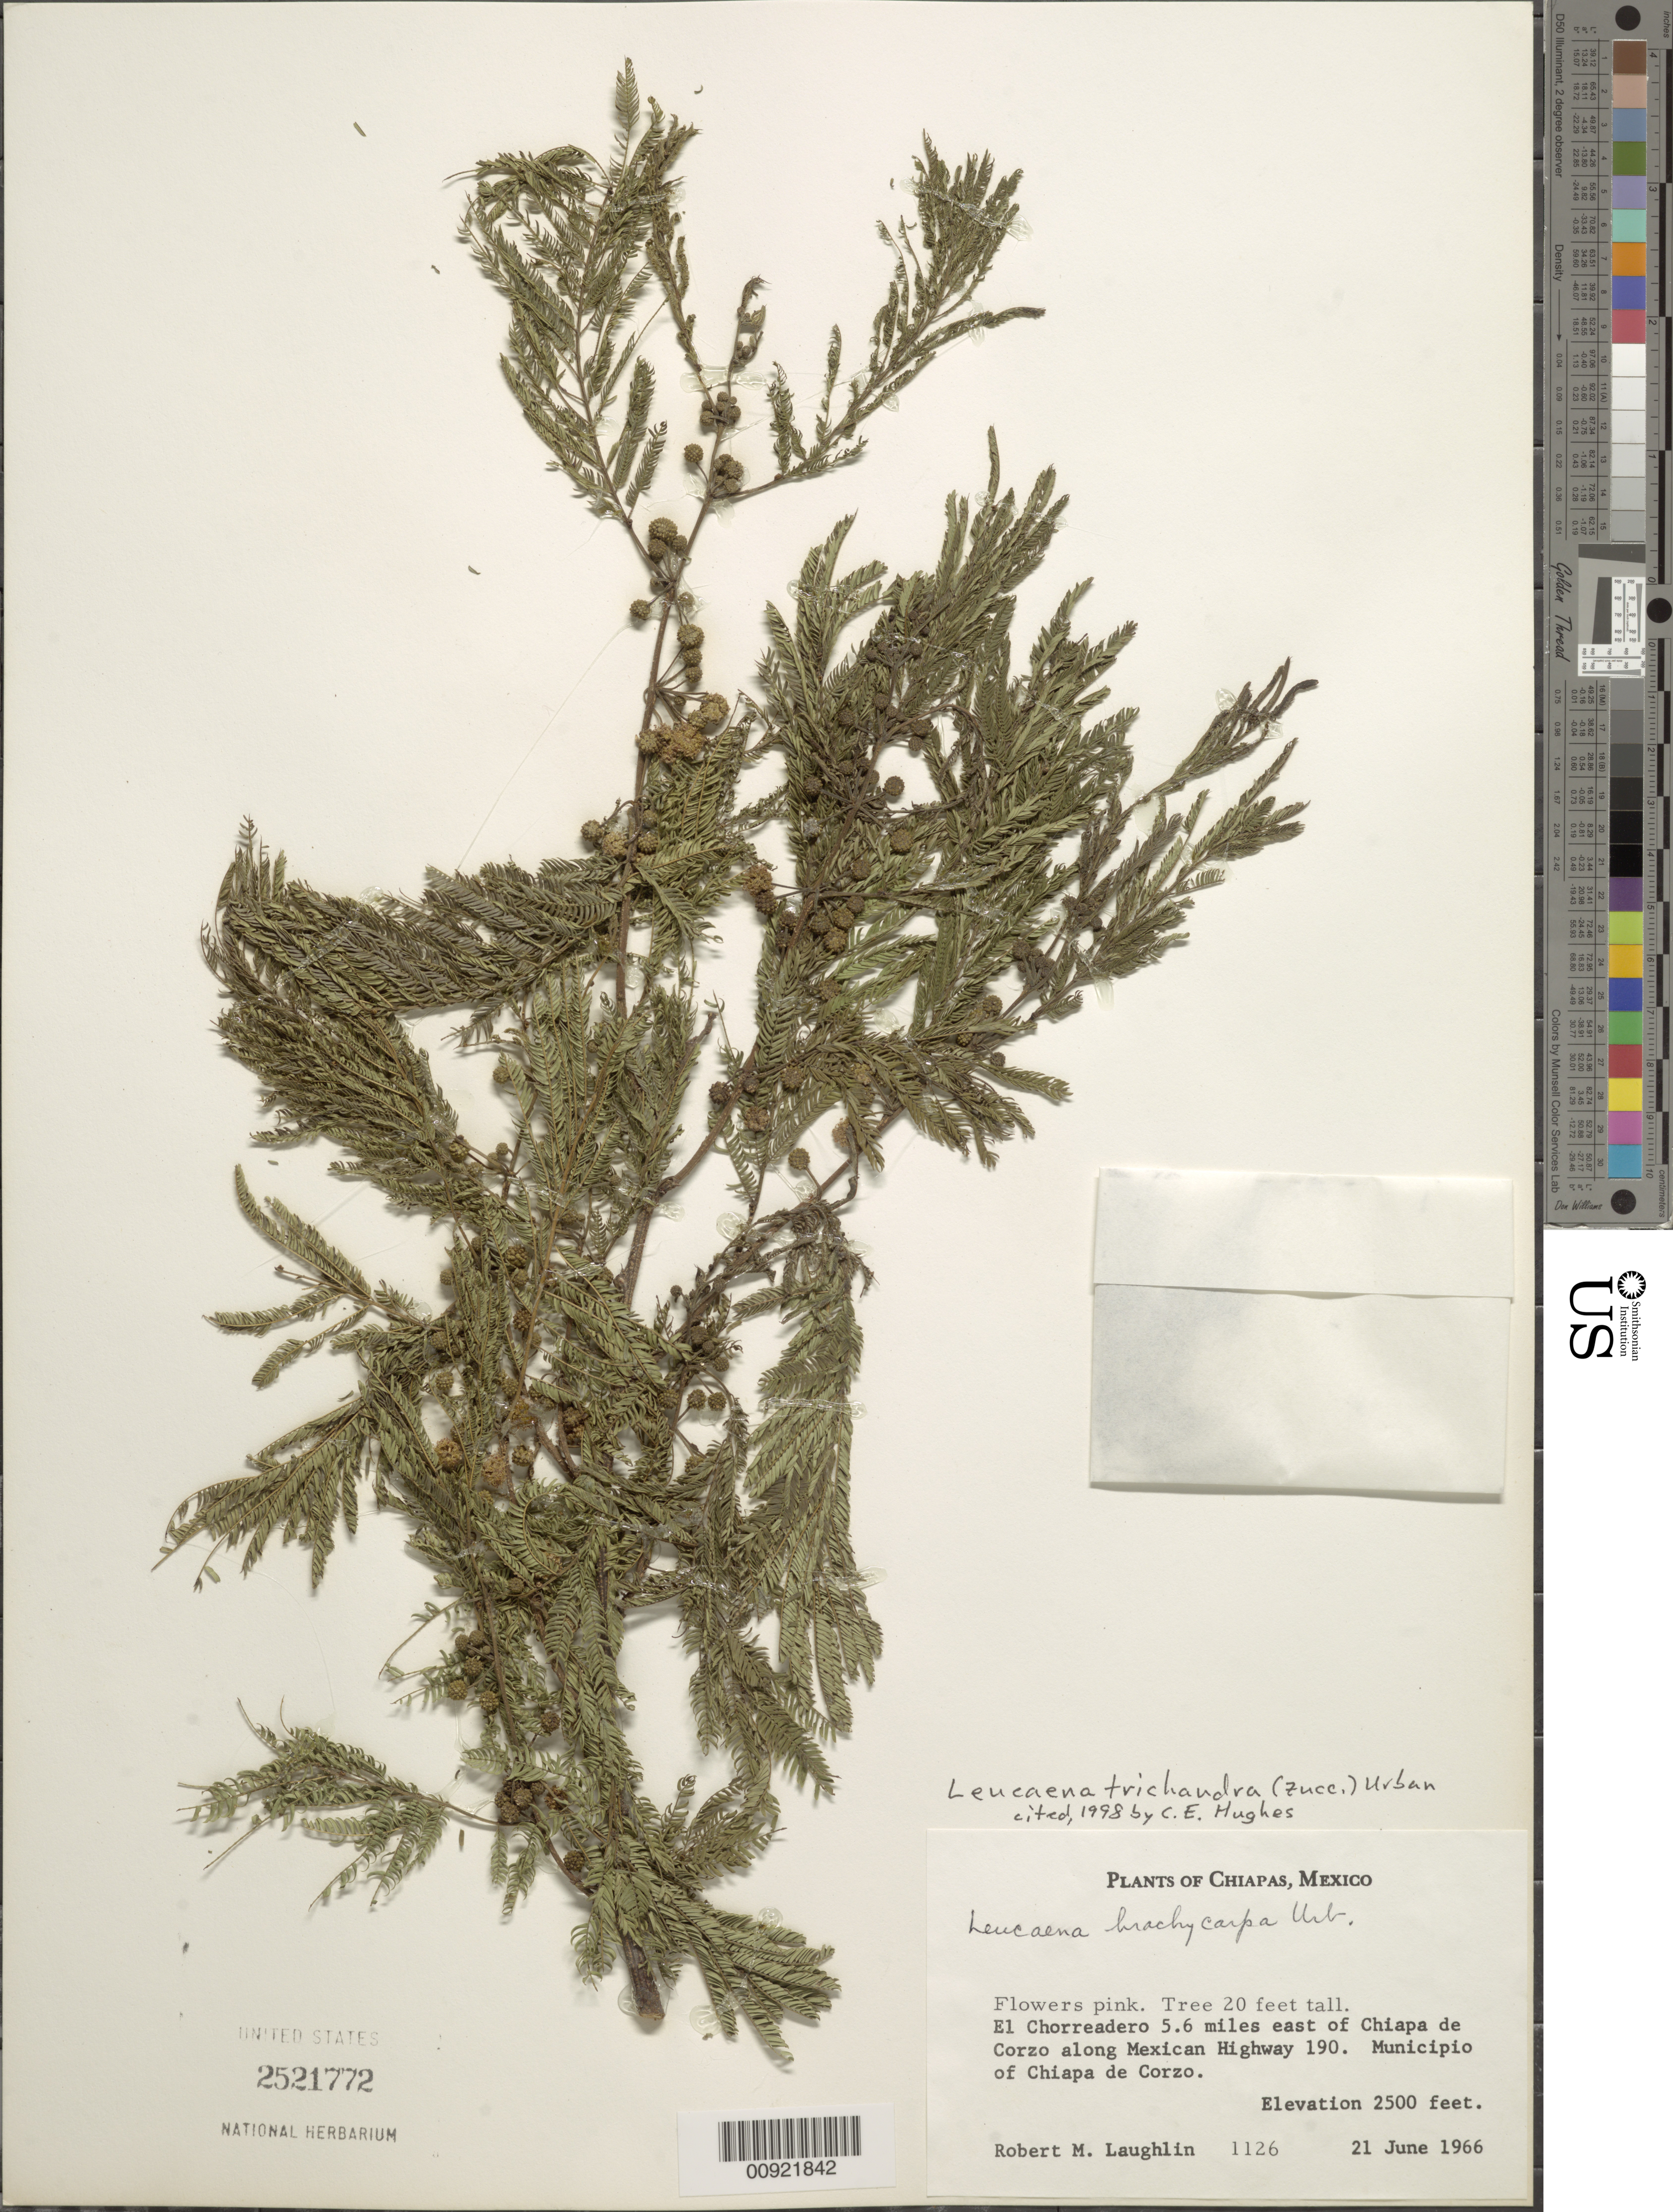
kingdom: Plantae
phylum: Tracheophyta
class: Magnoliopsida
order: Fabales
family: Fabaceae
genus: Leucaena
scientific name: Leucaena trichandra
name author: (Zucc.) Urb.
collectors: R. M. Laughlin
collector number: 1126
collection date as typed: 21 Jun 1966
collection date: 1966-06-21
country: Mexico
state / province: Chiapas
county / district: Chiapa de Corzo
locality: El Chorreadero 5.6 miles east of Chiapa de Corzo along Mexican Highway 190. Municipio of Chiapa de Corzo, Chiapas.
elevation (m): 762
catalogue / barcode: US 2521772